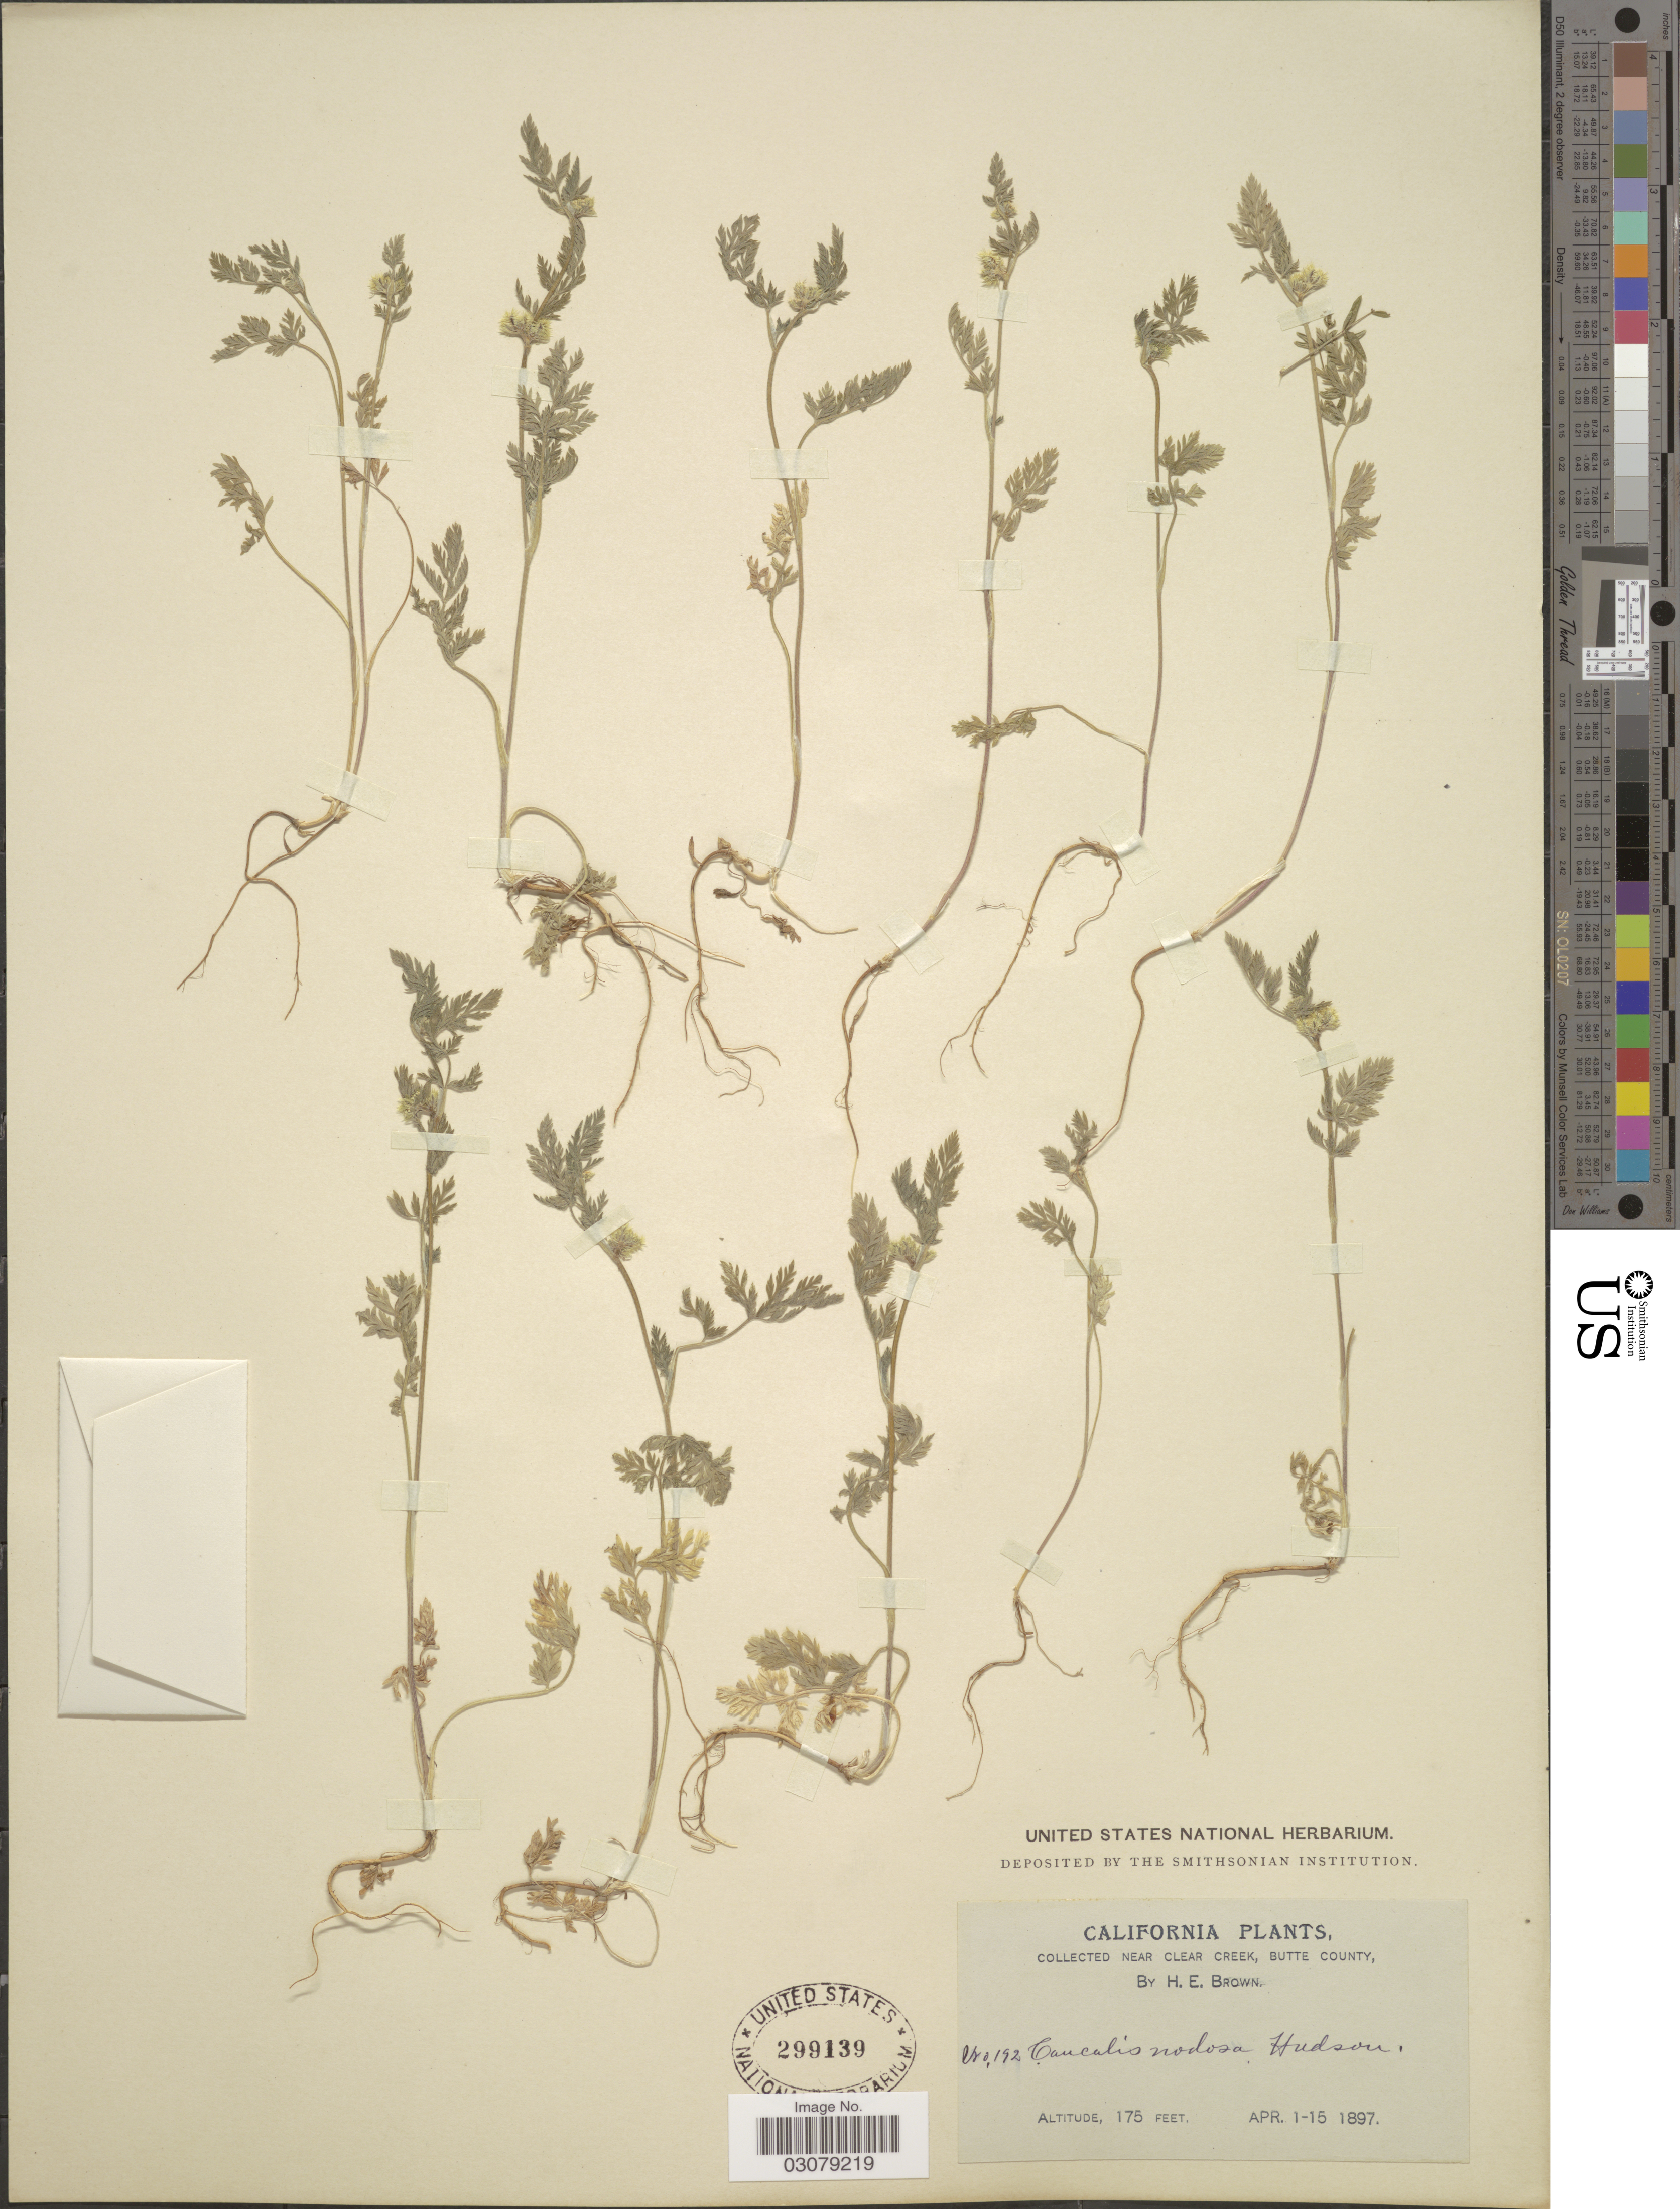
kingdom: Plantae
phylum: Tracheophyta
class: Magnoliopsida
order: Apiales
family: Apiaceae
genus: Torilis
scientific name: Torilis nodosa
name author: (L.) Gaertn.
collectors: H. E. Brown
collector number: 192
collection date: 1897-04-01/1897-04-15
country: United States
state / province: California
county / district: Butte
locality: Near Clear Creek, Butte County.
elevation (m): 53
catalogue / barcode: US 299139